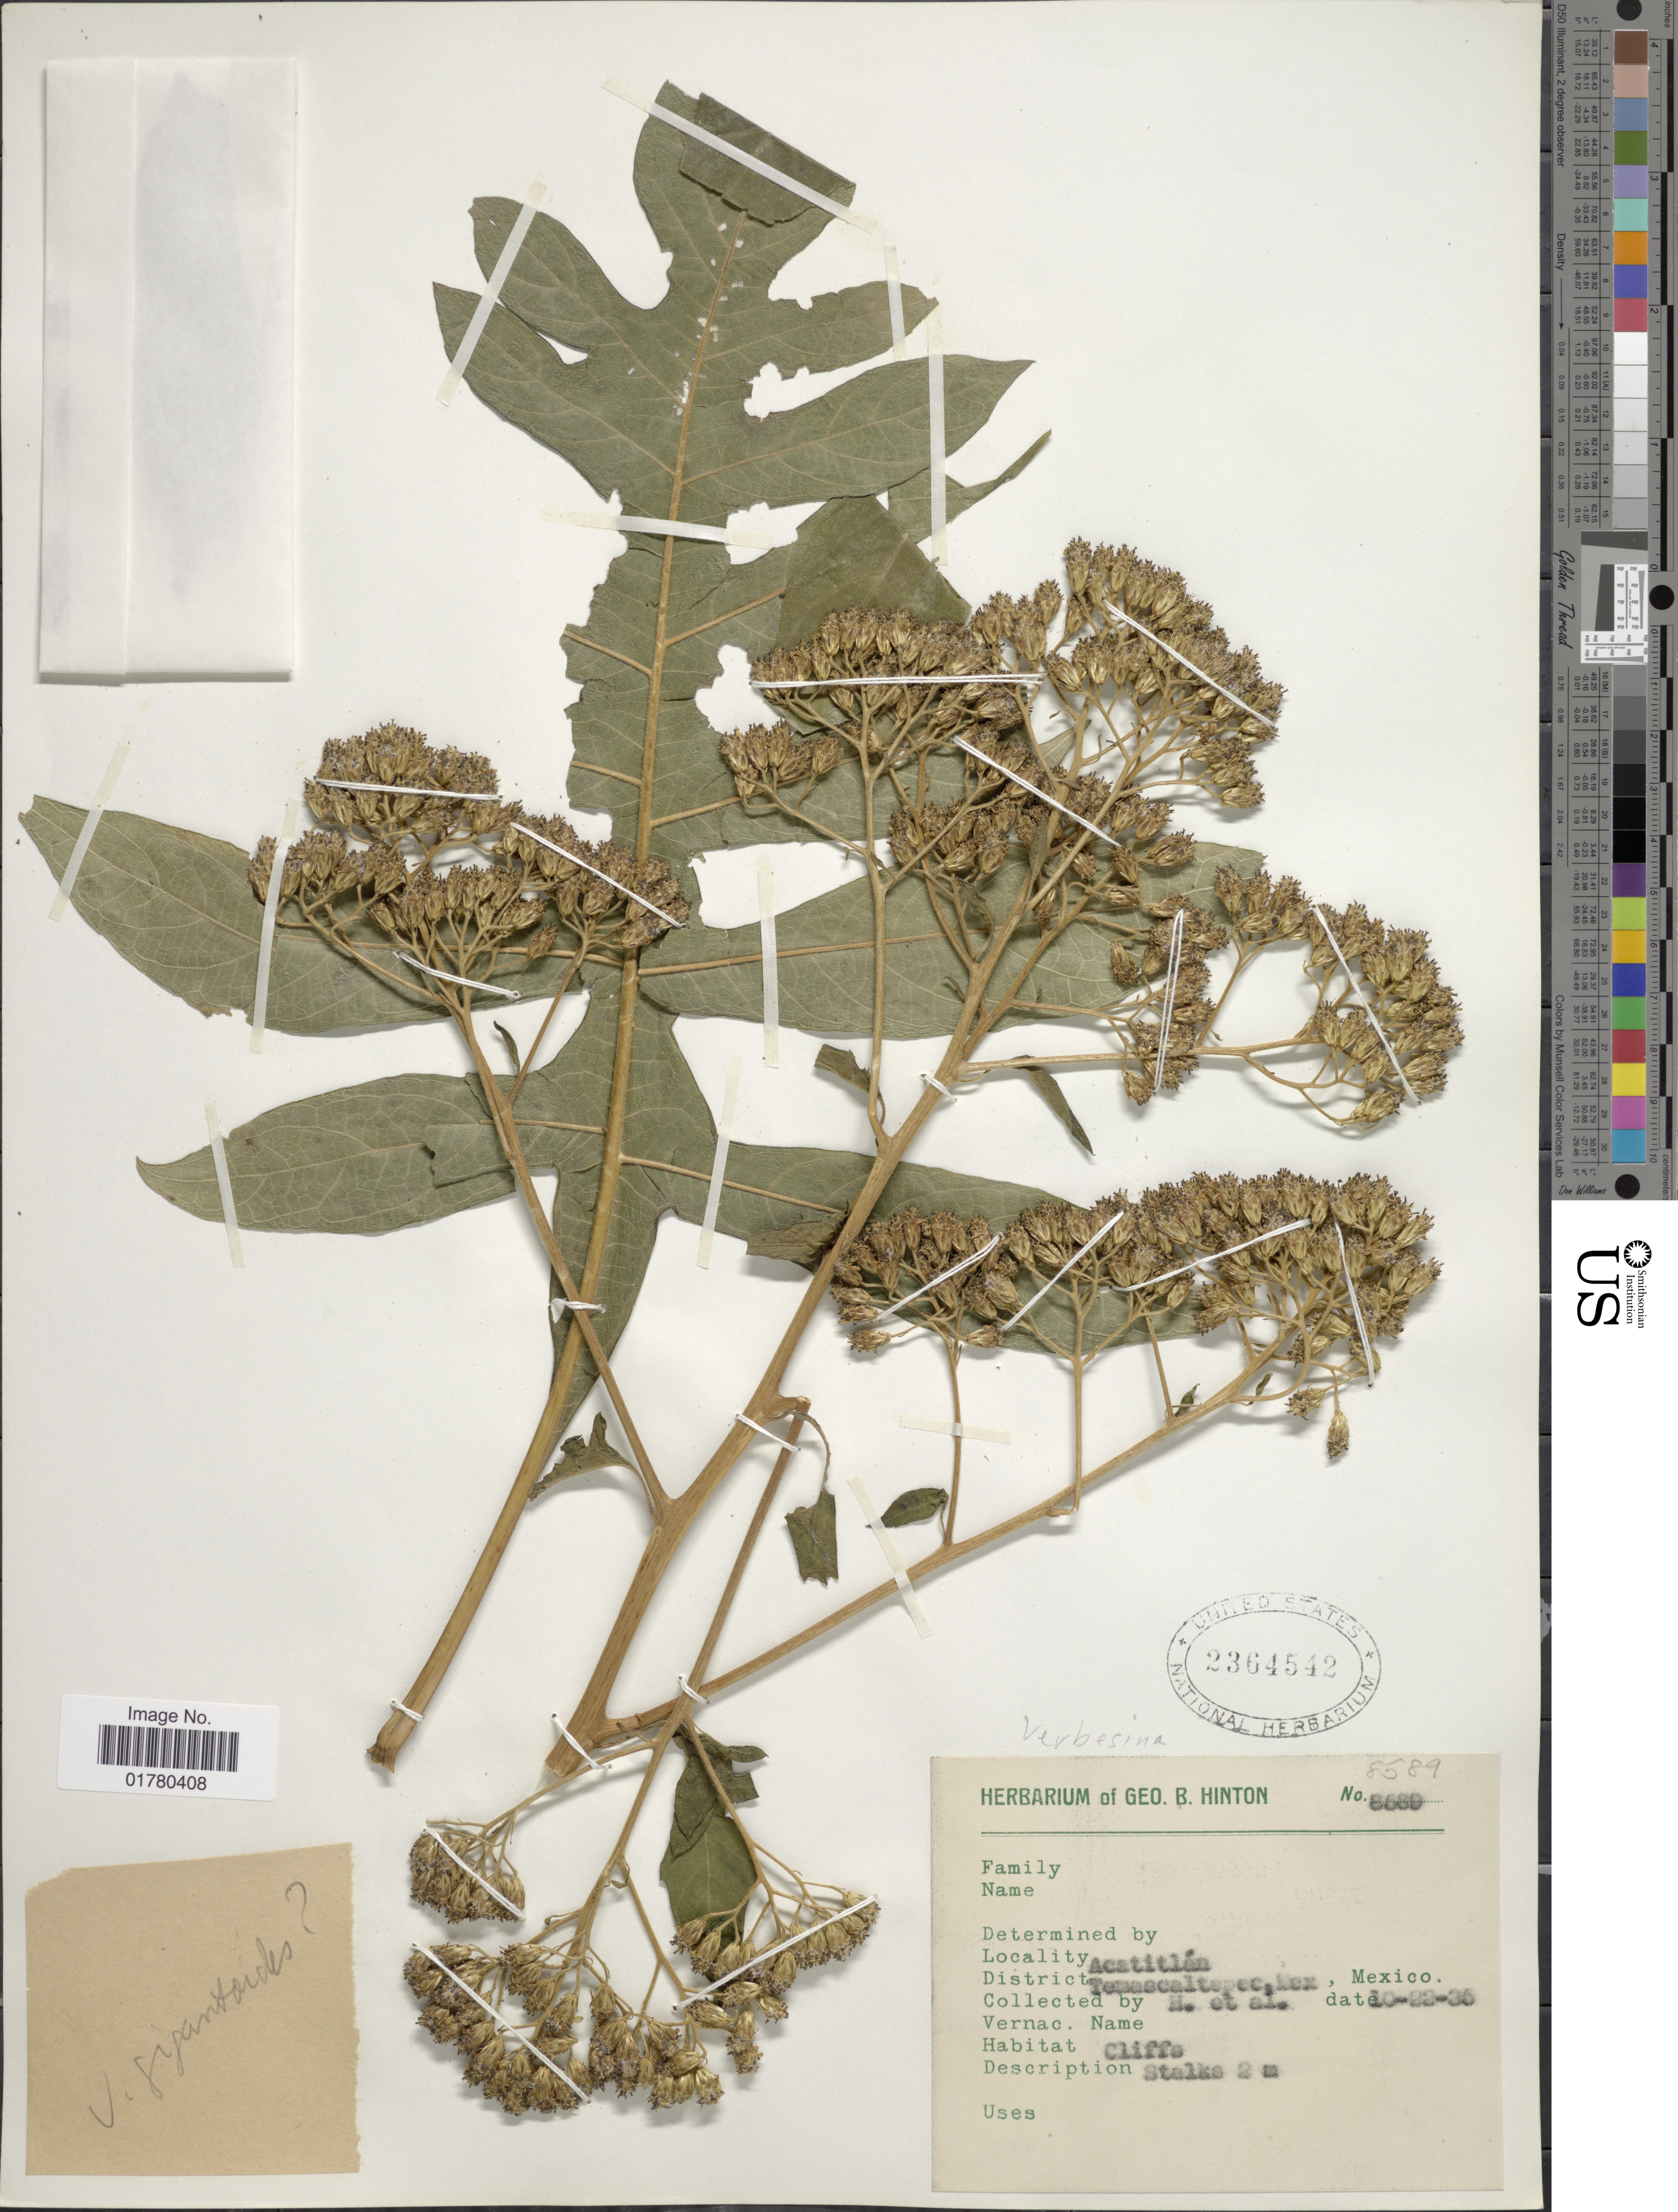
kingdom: Plantae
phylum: Tracheophyta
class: Magnoliopsida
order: Asterales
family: Asteraceae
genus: Verbesina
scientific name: Verbesina sp.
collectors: G. B. Hinton & et al.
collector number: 8589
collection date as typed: Transcribed d/m/y: 22/10/35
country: Mexico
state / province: México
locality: Acatitlán, District Temascaltepec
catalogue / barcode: US 2364542